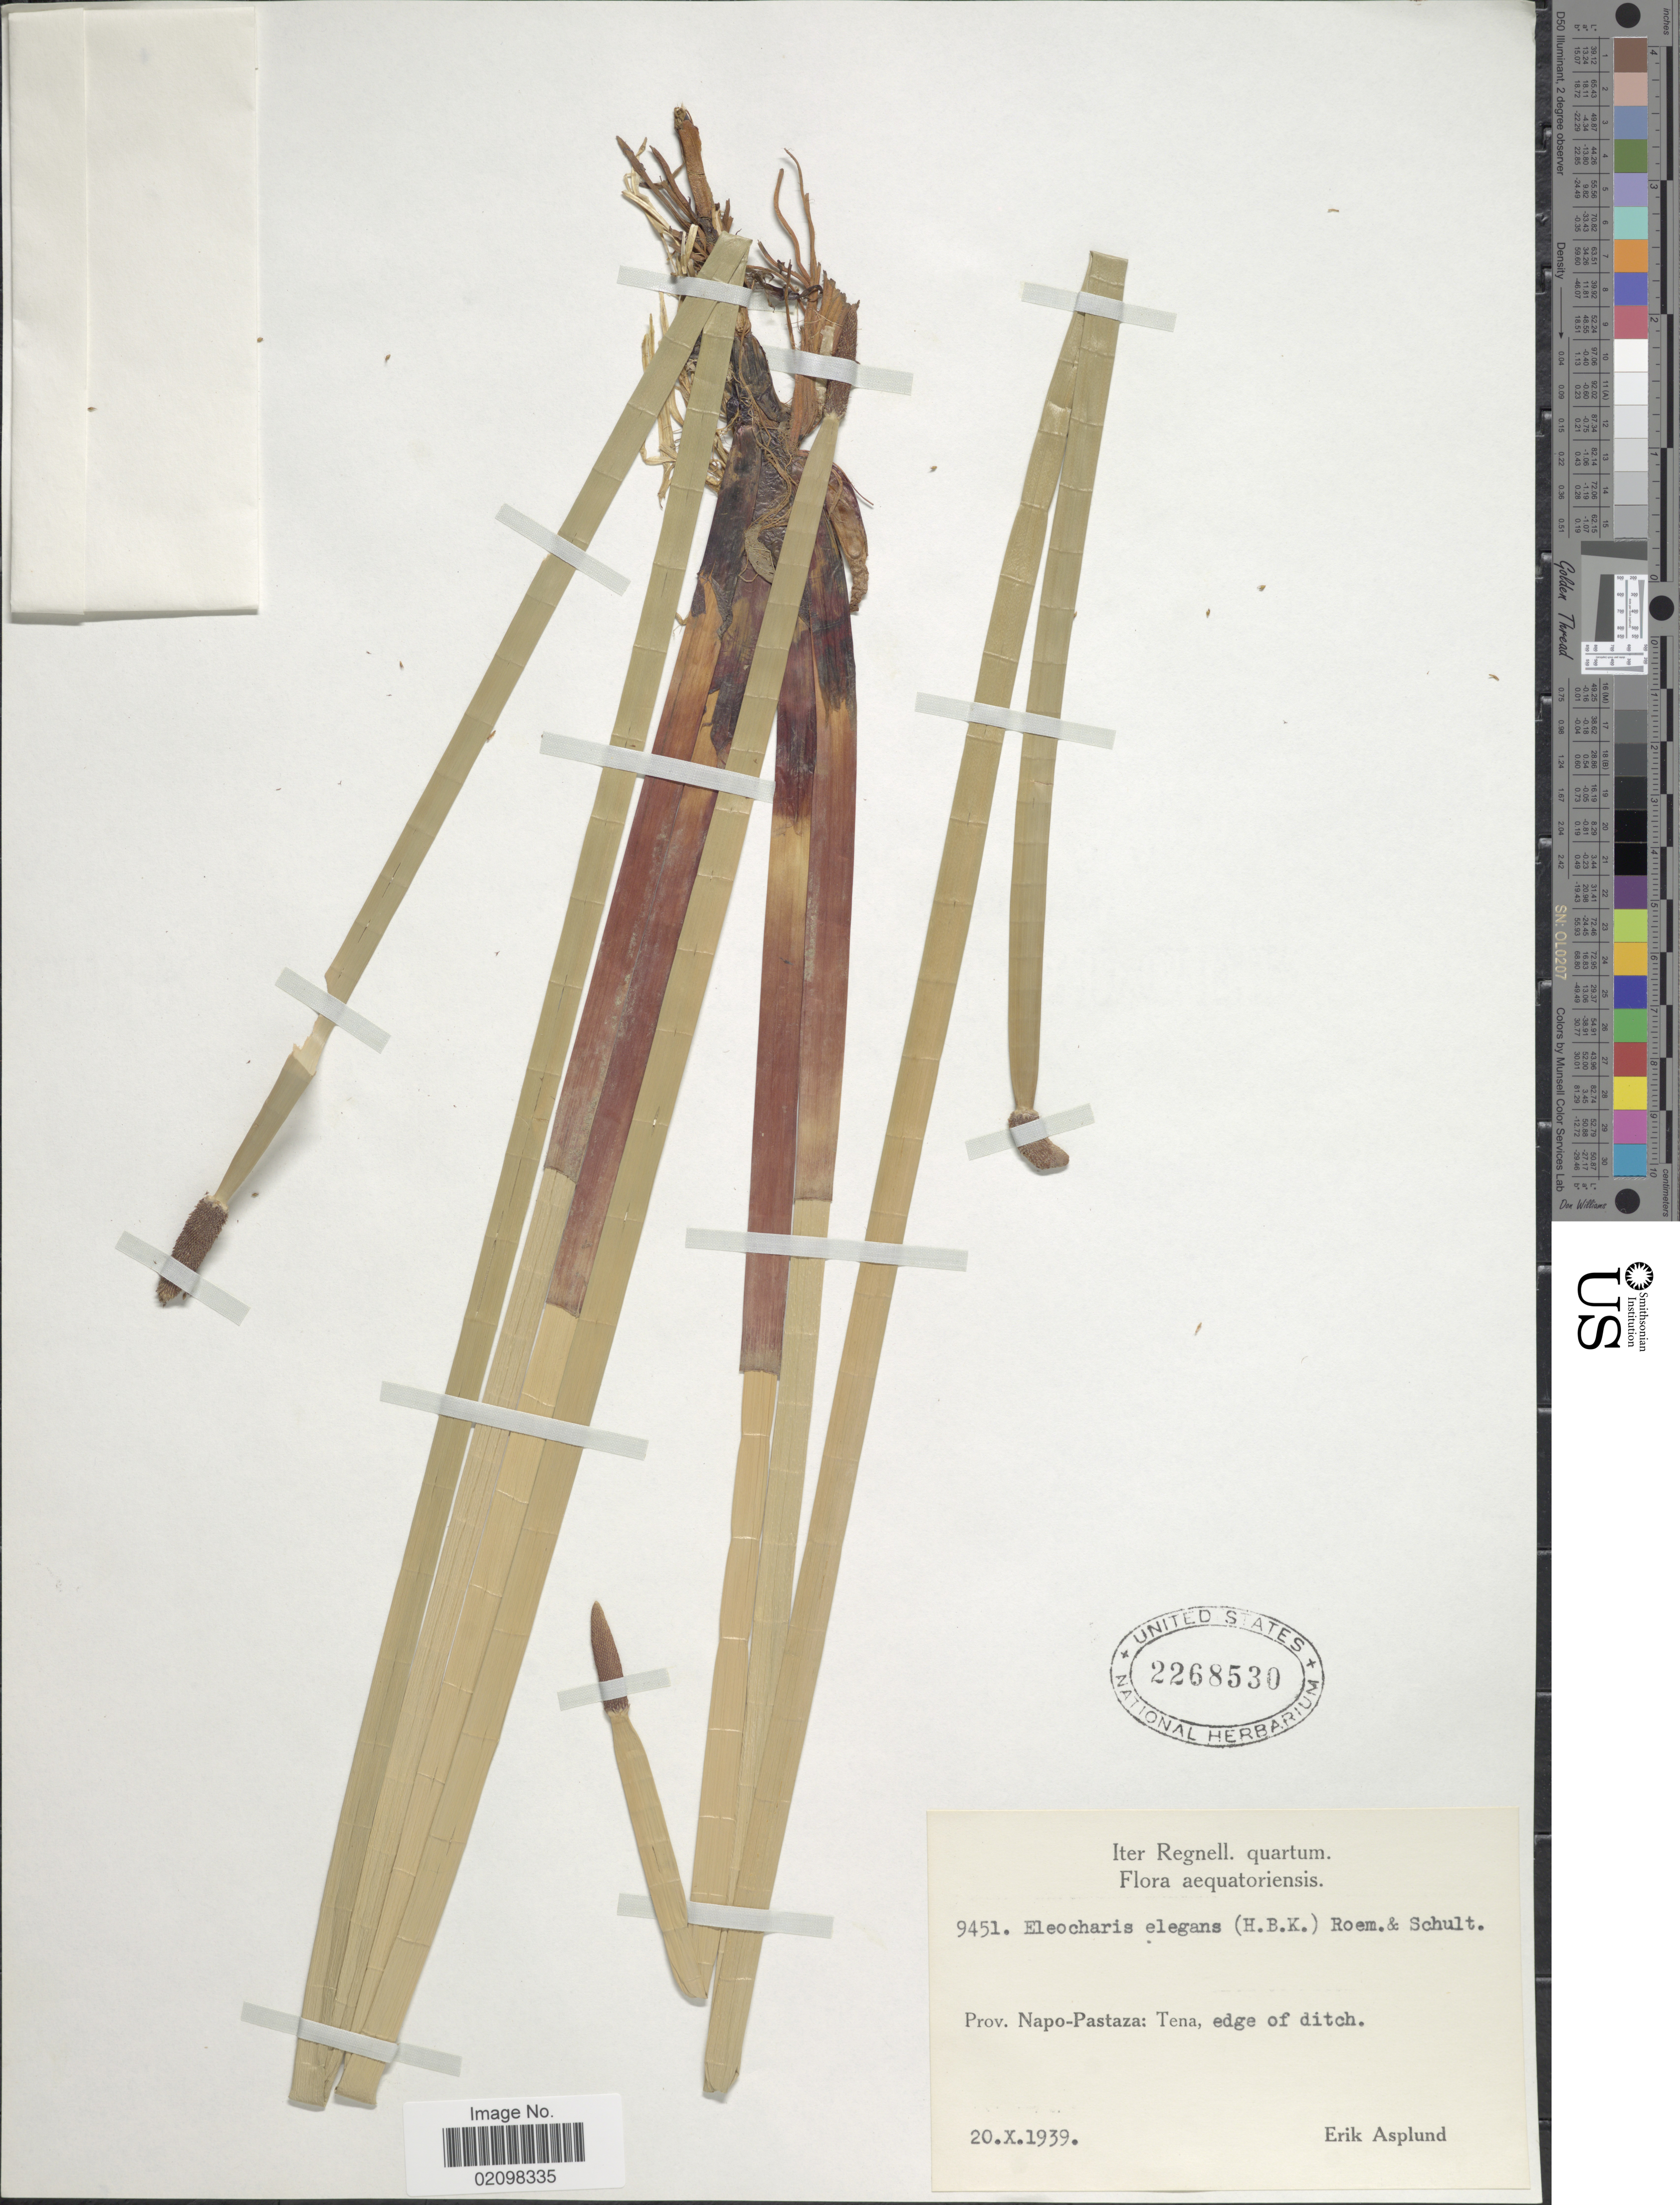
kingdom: Plantae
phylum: Tracheophyta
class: Liliopsida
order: Poales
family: Cyperaceae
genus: Eleocharis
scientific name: Eleocharis elegans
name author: (Kunth) Roem. & Schult.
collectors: E. Asplund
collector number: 9451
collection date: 1939-10-20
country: Ecuador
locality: Prov. Napo-Pastaza: Tena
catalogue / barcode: US 2268530